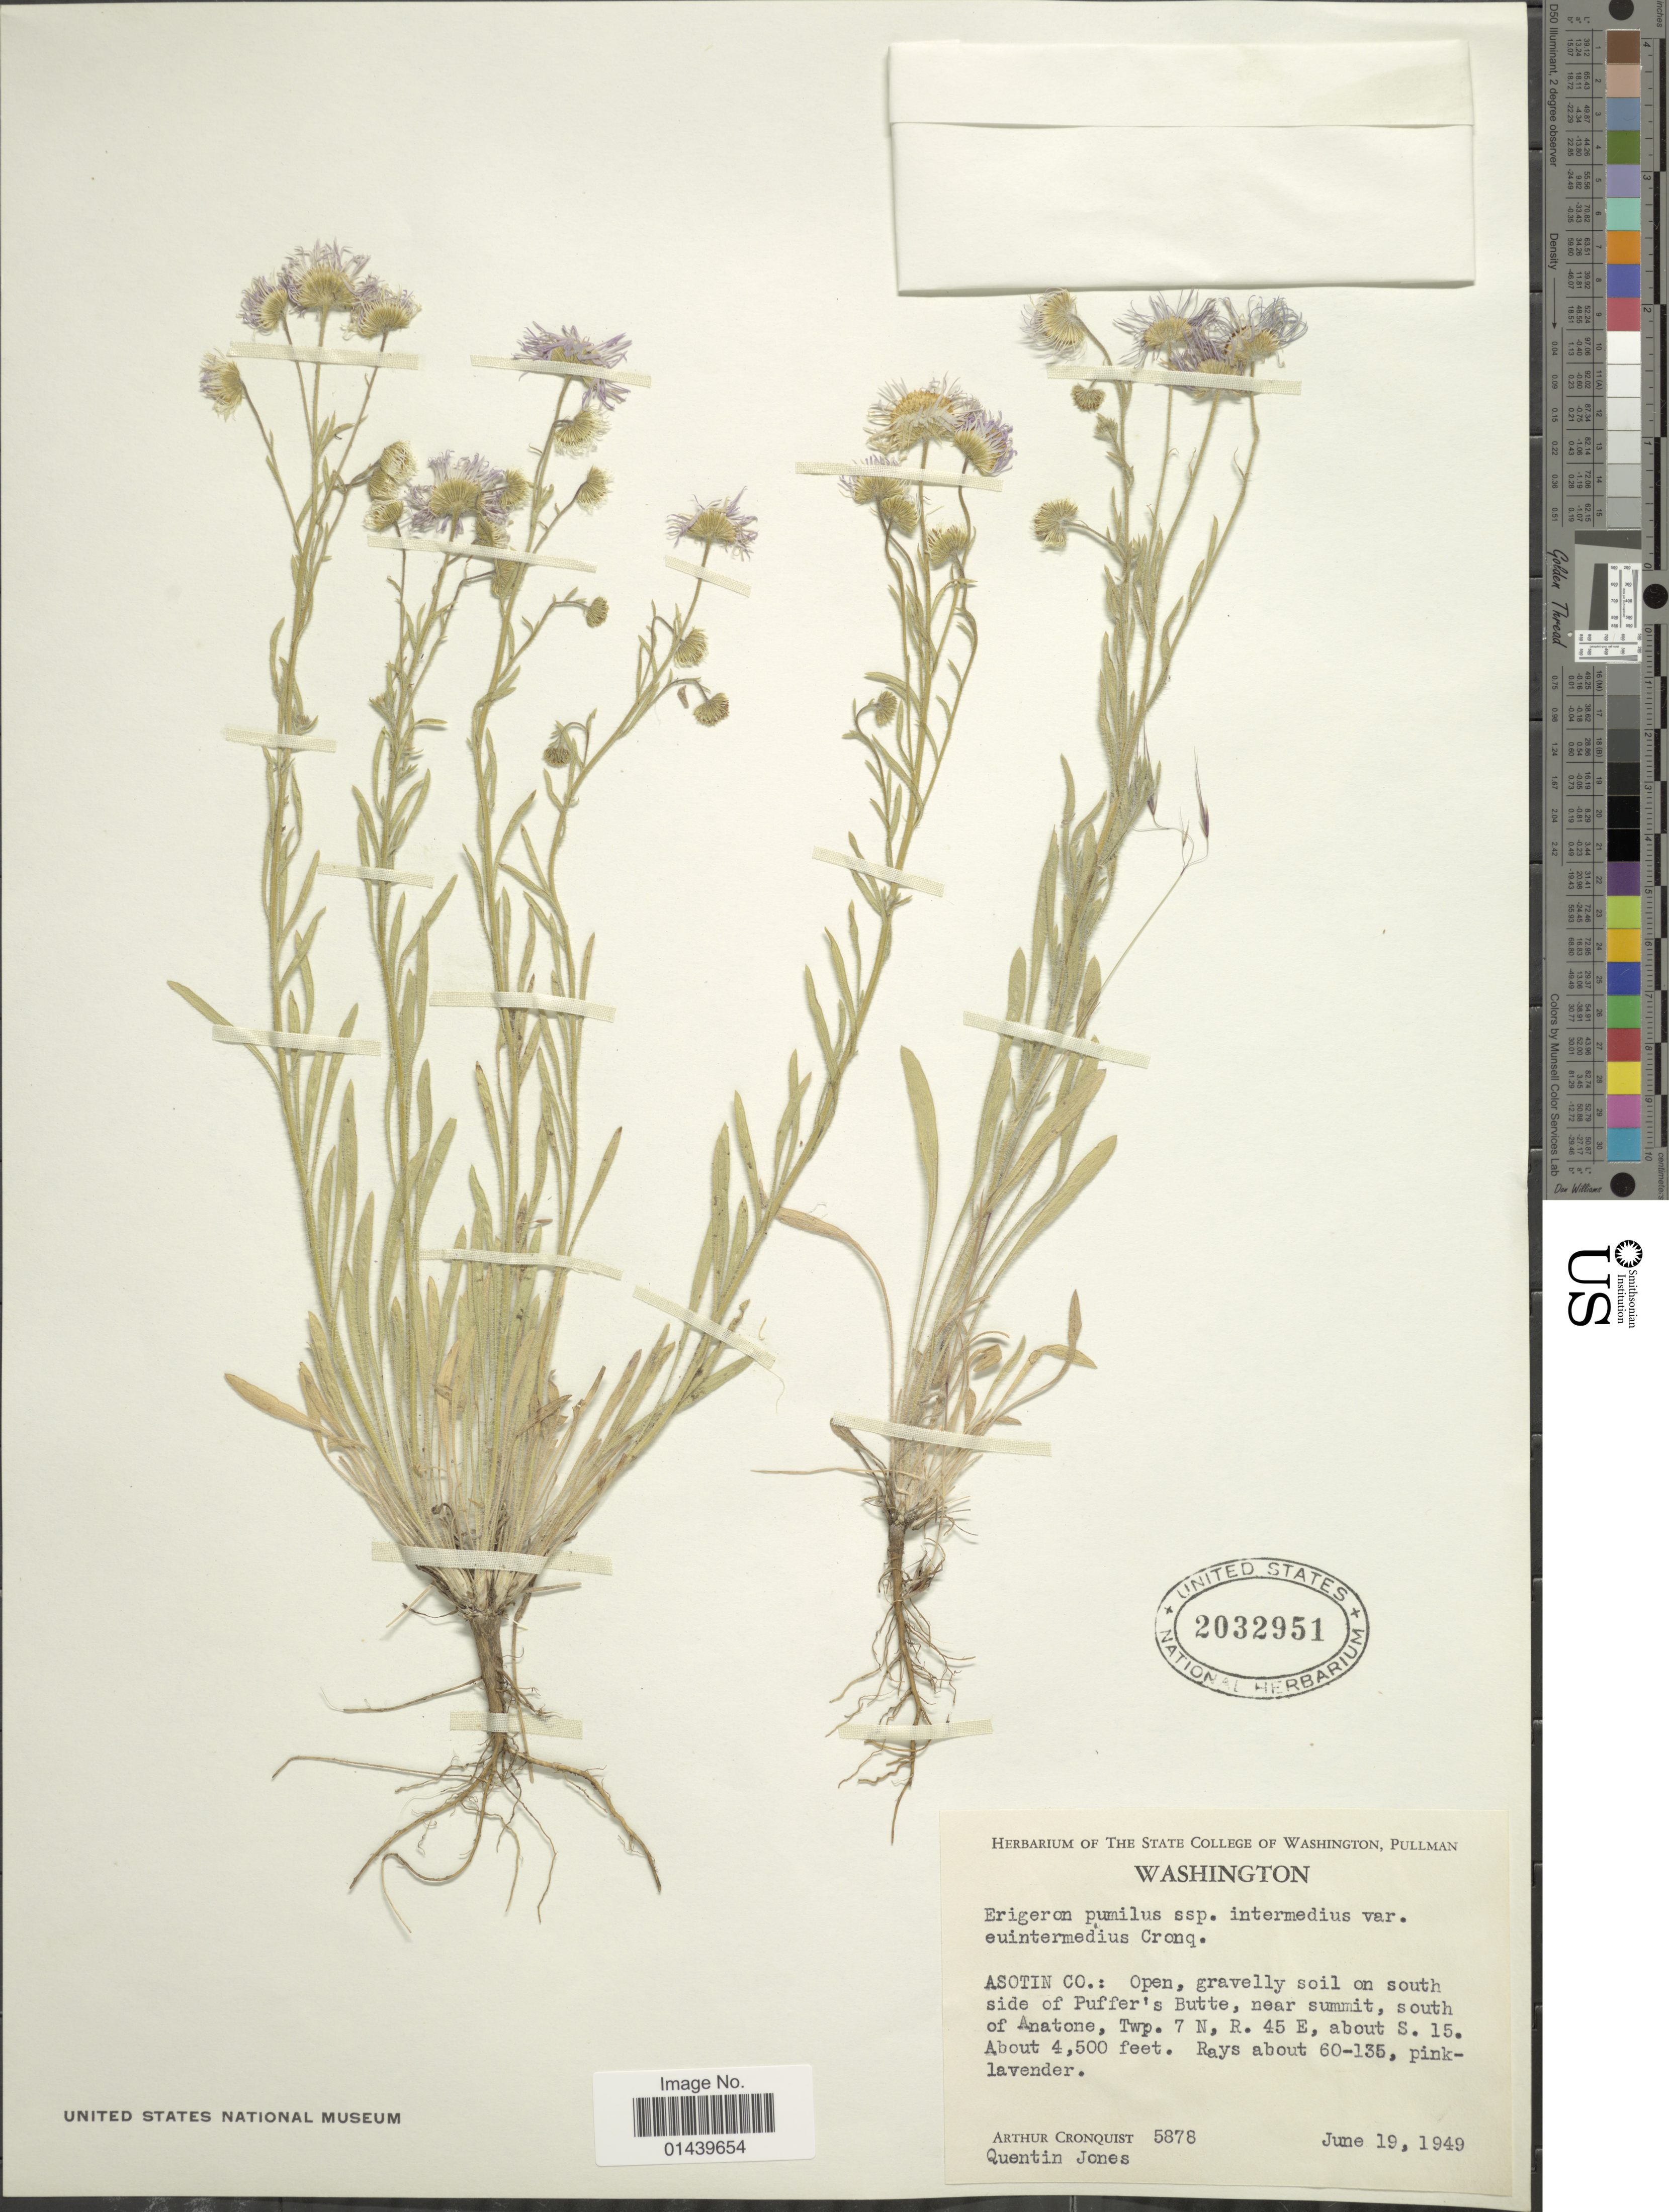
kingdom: Plantae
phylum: Tracheophyta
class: Magnoliopsida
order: Asterales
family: Asteraceae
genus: Erigeron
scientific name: Erigeron pumilus subsp. intermedius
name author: Cronq.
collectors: A. J. Cronquist & Q. Jones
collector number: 5878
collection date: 1949-06-19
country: United States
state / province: Washington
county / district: Asotin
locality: Asotin Co.: Open, gravelly soil on south side of Puffer's Butte, near summit, south of Anatone, Twp. 7 N, R. 45 E, about S. of 15.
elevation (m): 1372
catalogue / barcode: US 2032951